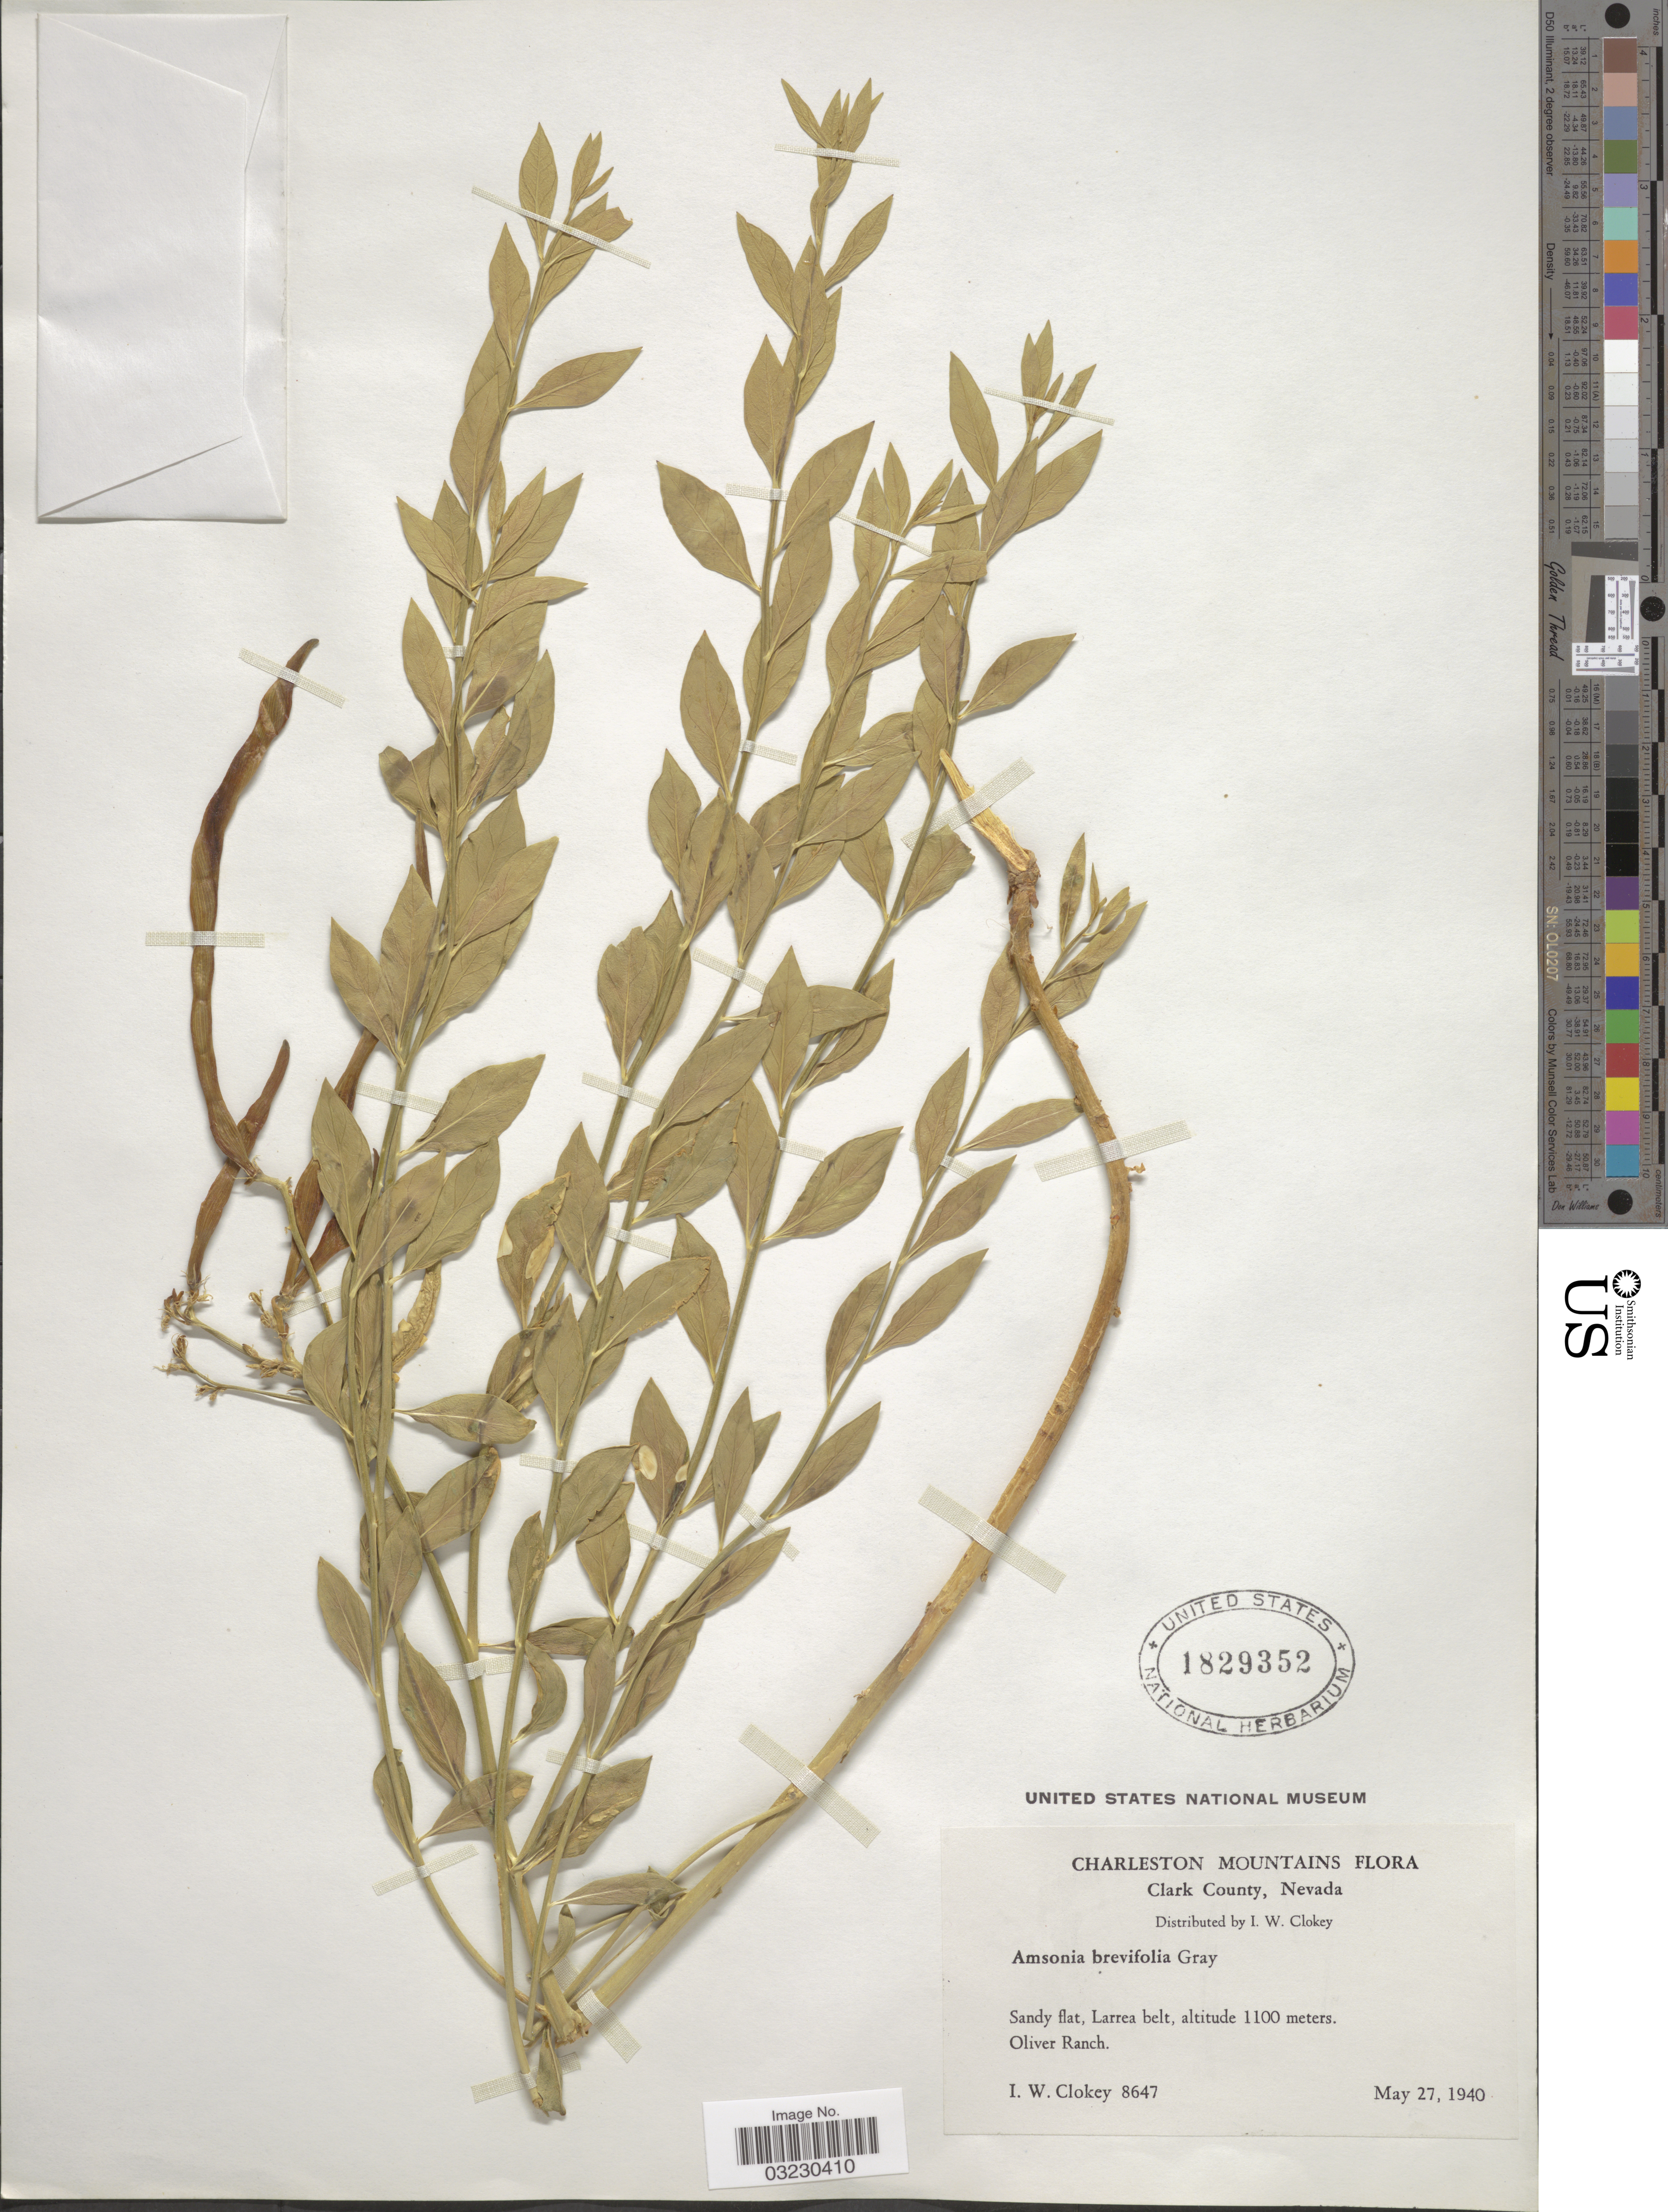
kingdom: Plantae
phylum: Tracheophyta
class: Magnoliopsida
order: Gentianales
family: Apocynaceae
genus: Amsonia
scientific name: Amsonia brevifolia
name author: A. Gray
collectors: I. W. Clokey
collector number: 8647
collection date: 1940-05-27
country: United States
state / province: Nevada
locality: Charleston Mountains. Clark County. Sandy flat, Larrea belt. Oliver Ranch.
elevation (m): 1100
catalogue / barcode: US 1829352